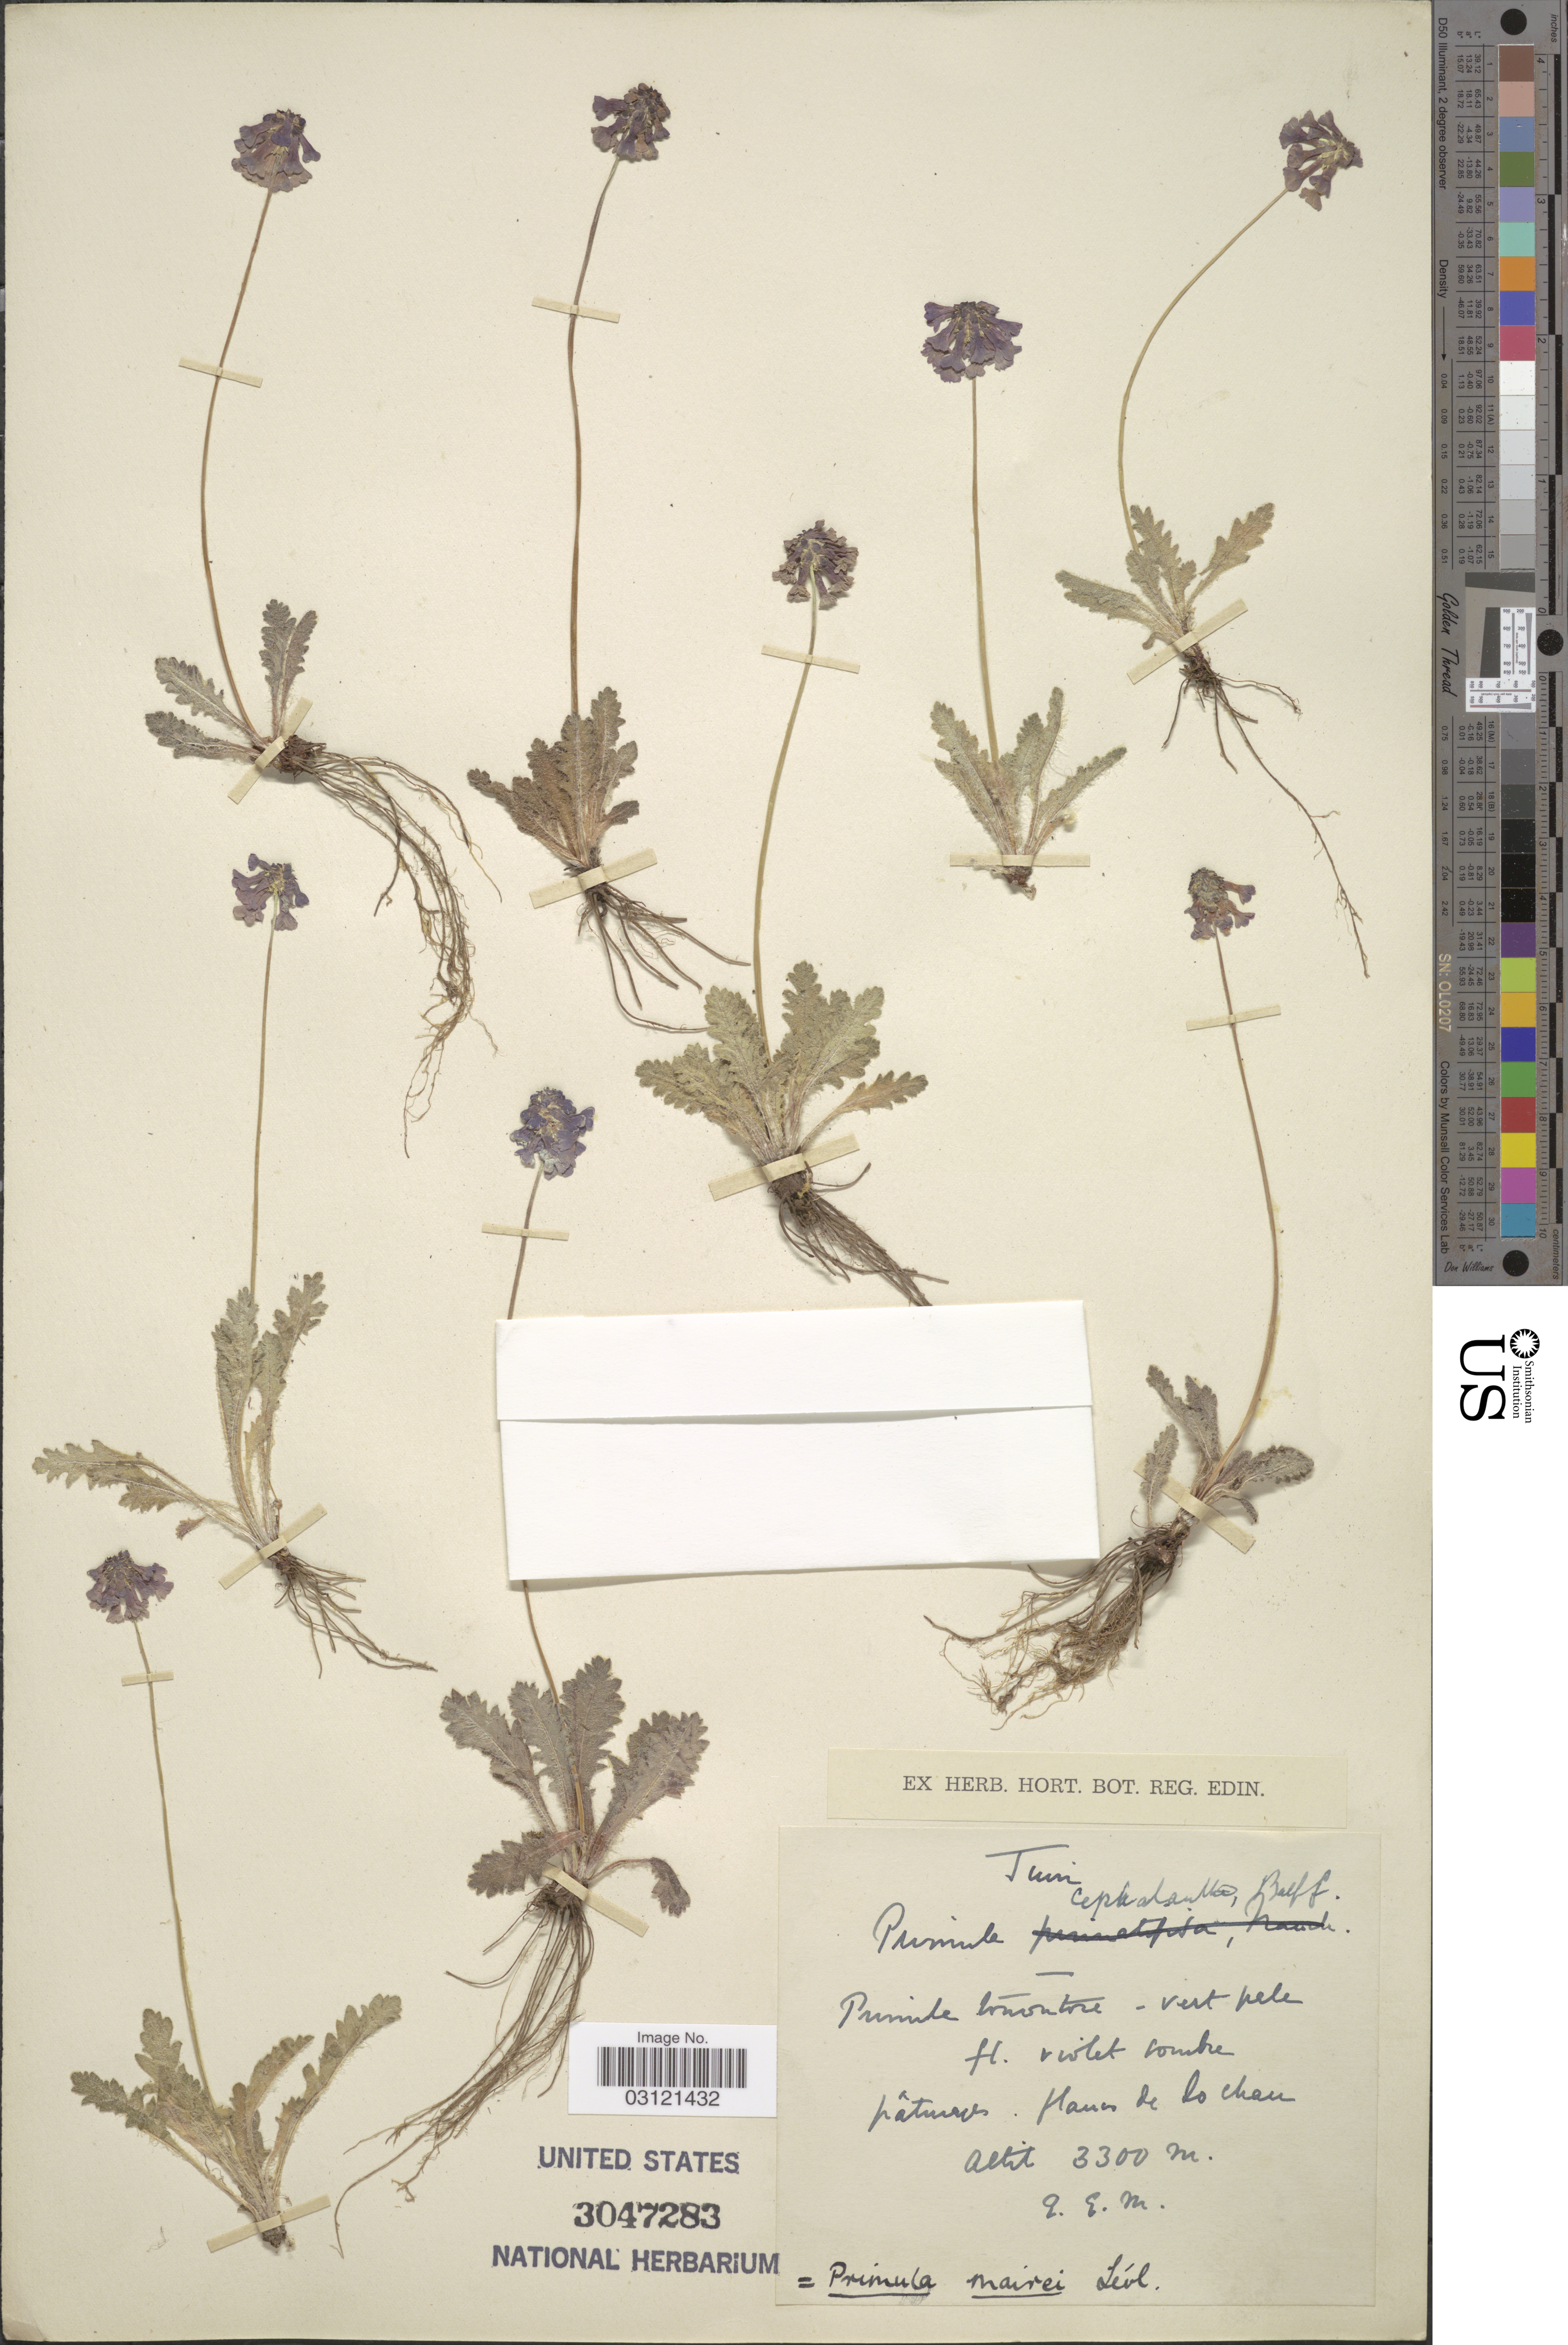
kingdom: Plantae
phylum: Tracheophyta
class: Magnoliopsida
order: Ericales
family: Primulaceae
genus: Primula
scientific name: Primula mairei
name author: H. Lév.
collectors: E. E. M.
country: China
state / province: Yunnan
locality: Haues de Io chan.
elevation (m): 3300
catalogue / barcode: US 3047283